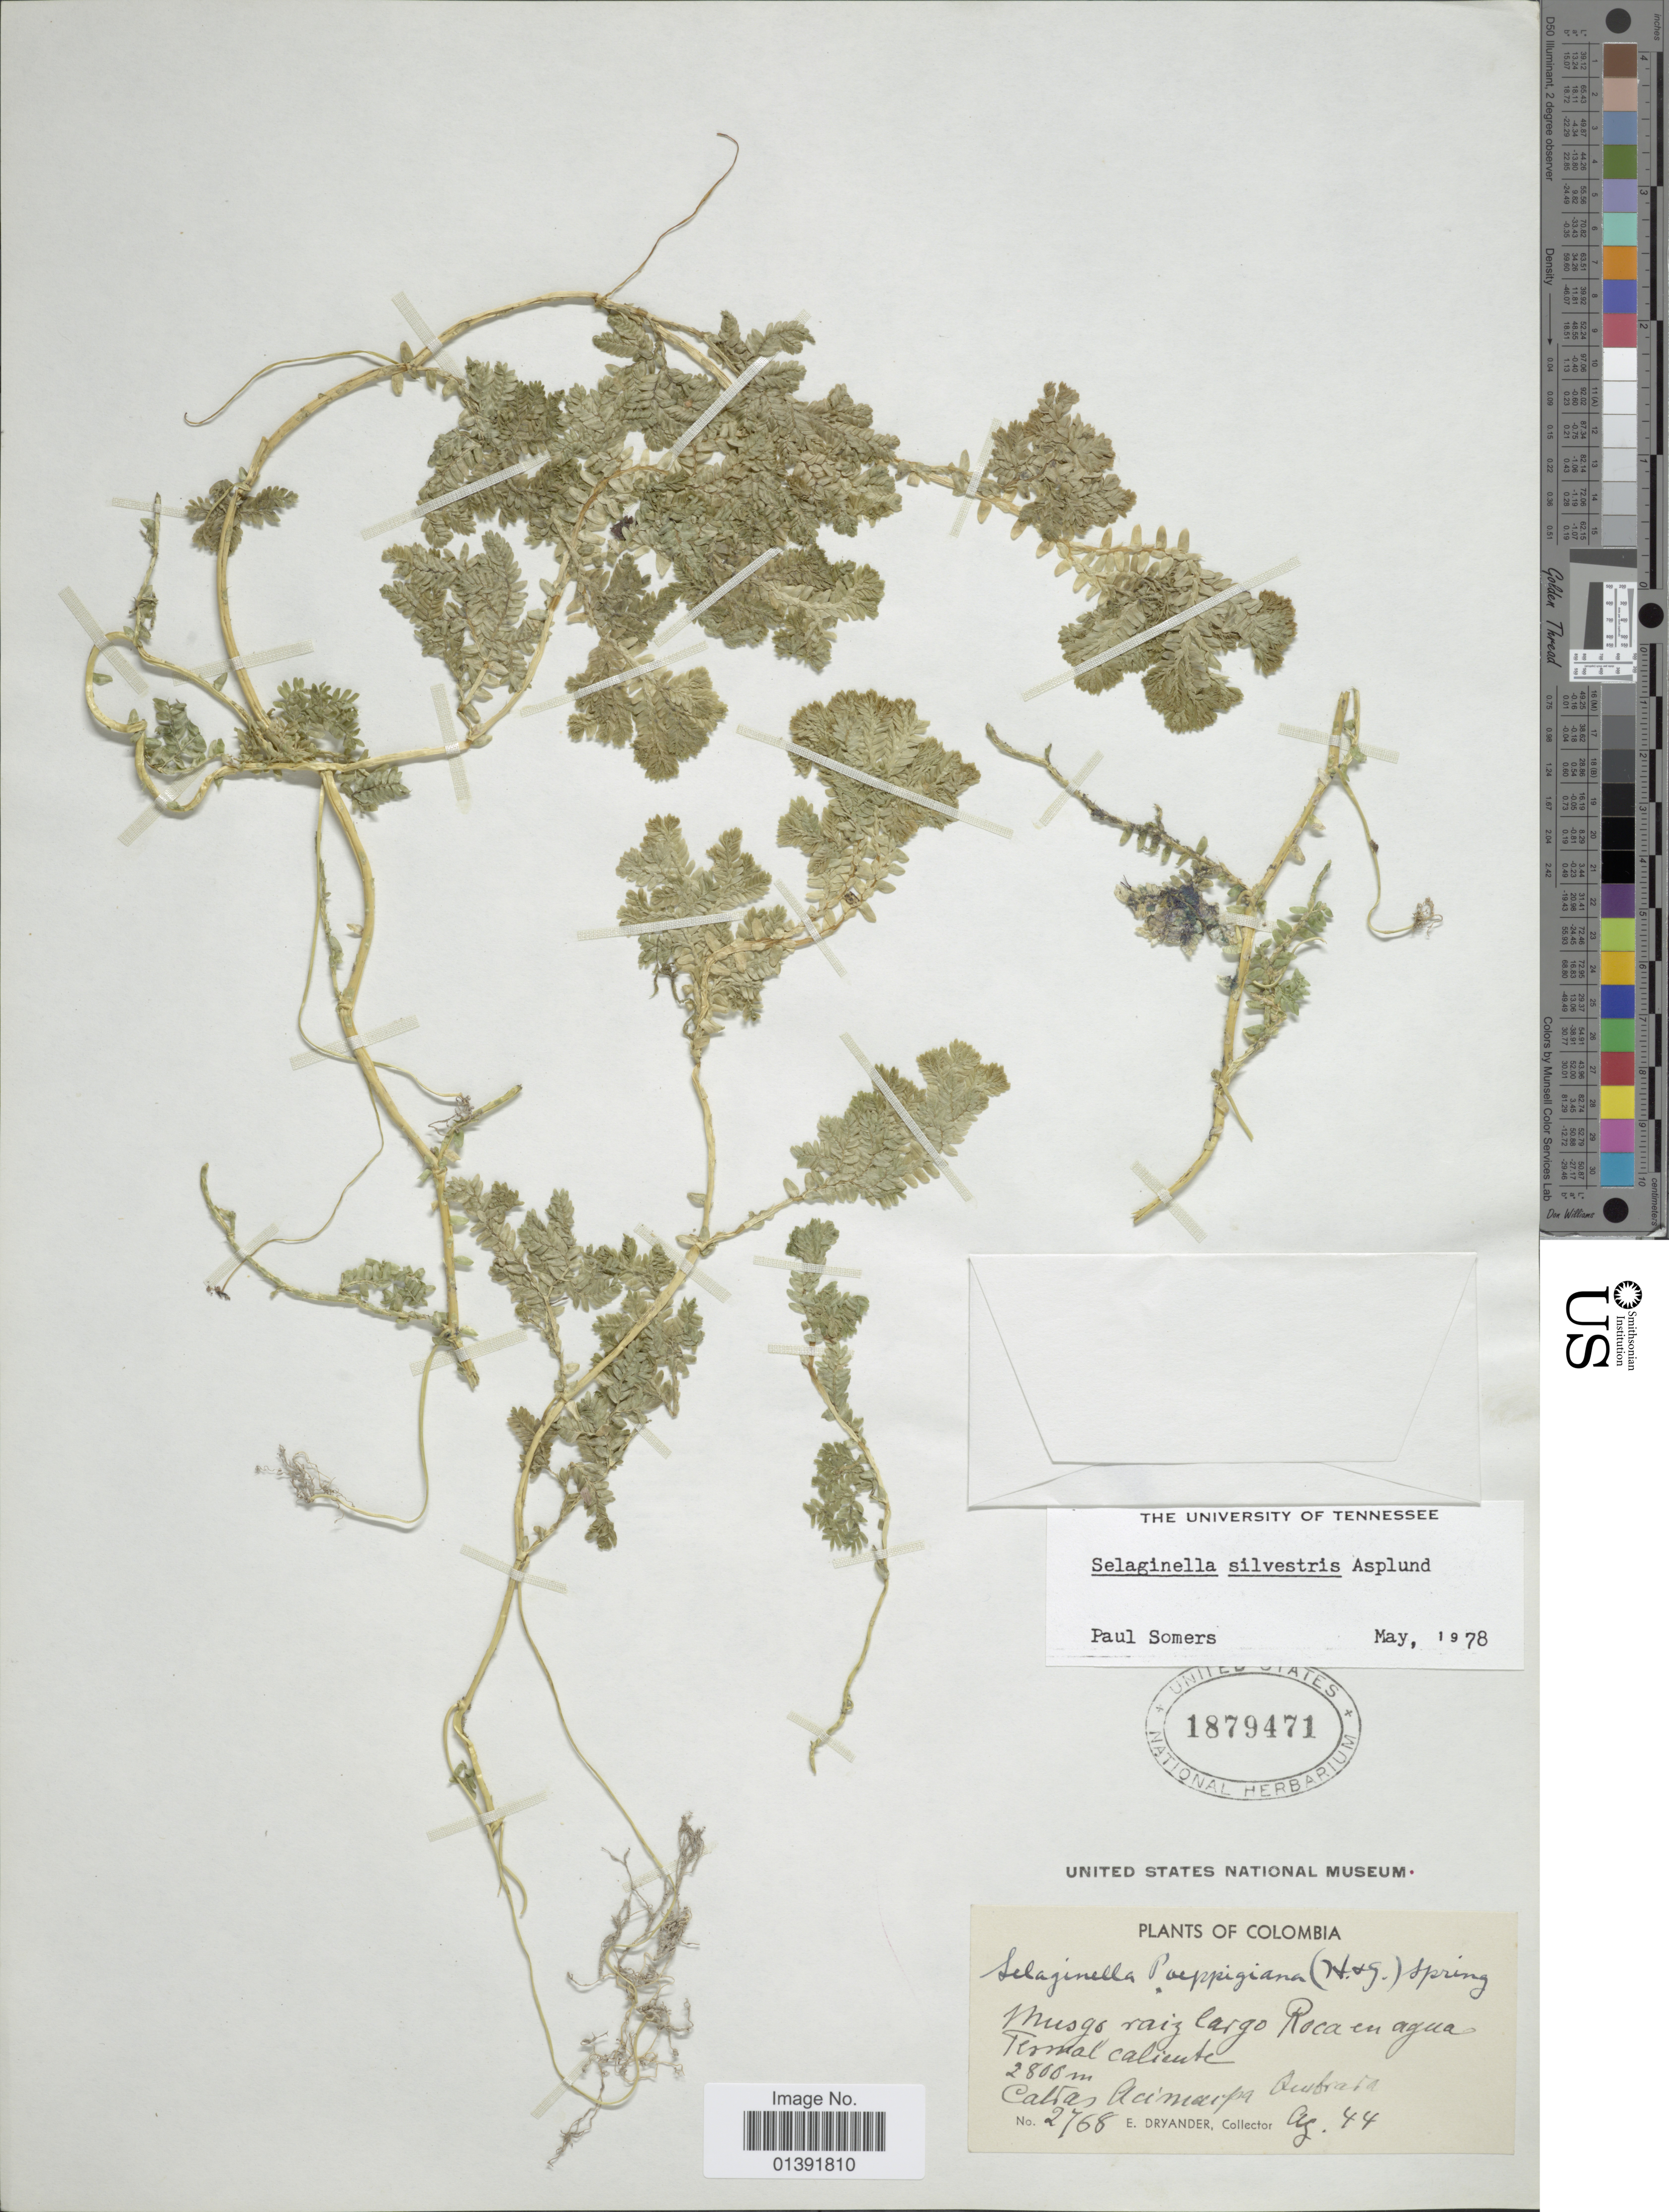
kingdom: Plantae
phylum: Tracheophyta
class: Lycopodiopsida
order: Selaginellales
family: Selaginellaceae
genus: Selaginella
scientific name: Selaginella silvestris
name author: Aspl.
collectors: E. Dryander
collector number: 2768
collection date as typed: Transcribed d/m/y: /8/44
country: Colombia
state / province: Caldas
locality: Acimarpa Quebrada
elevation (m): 2800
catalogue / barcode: US 1879471